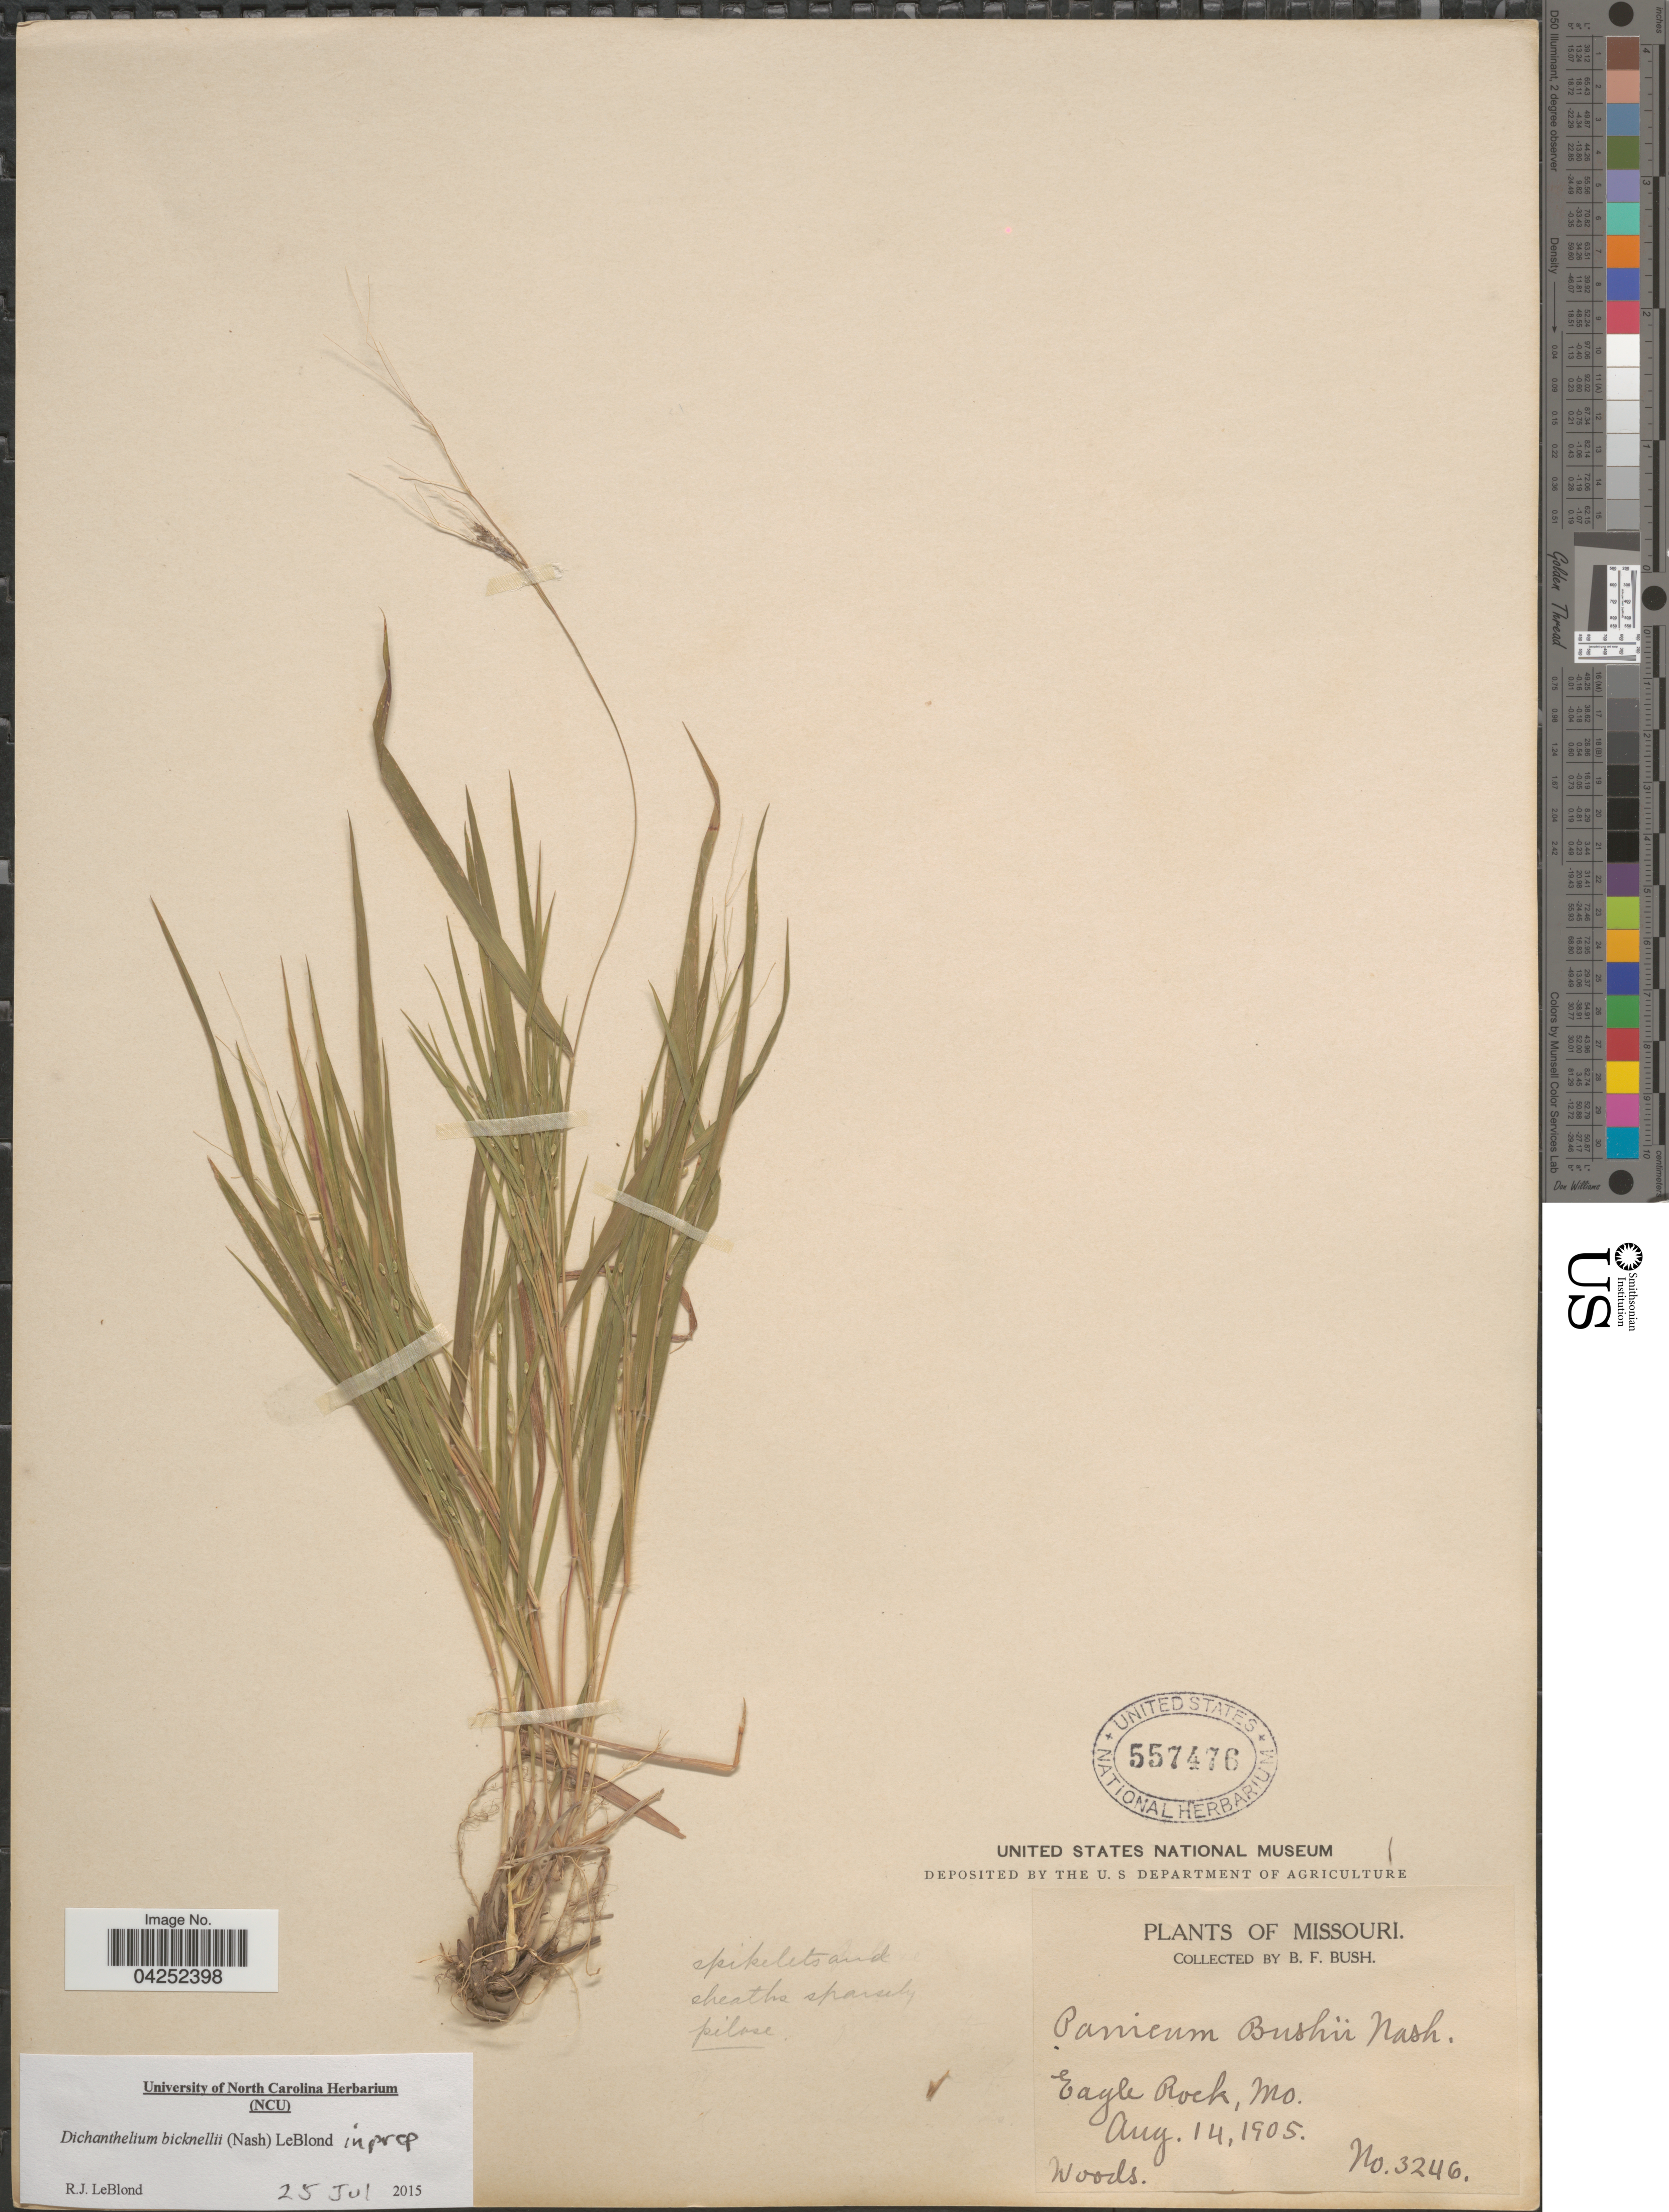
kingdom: Plantae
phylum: Tracheophyta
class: Liliopsida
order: Poales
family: Poaceae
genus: Dichanthelium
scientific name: Dichanthelium bicknellii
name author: (Nash) LeBlond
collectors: B. F. Bush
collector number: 3246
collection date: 1905-08-14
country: United States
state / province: Missouri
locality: Eagle Rock.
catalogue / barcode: US 557476